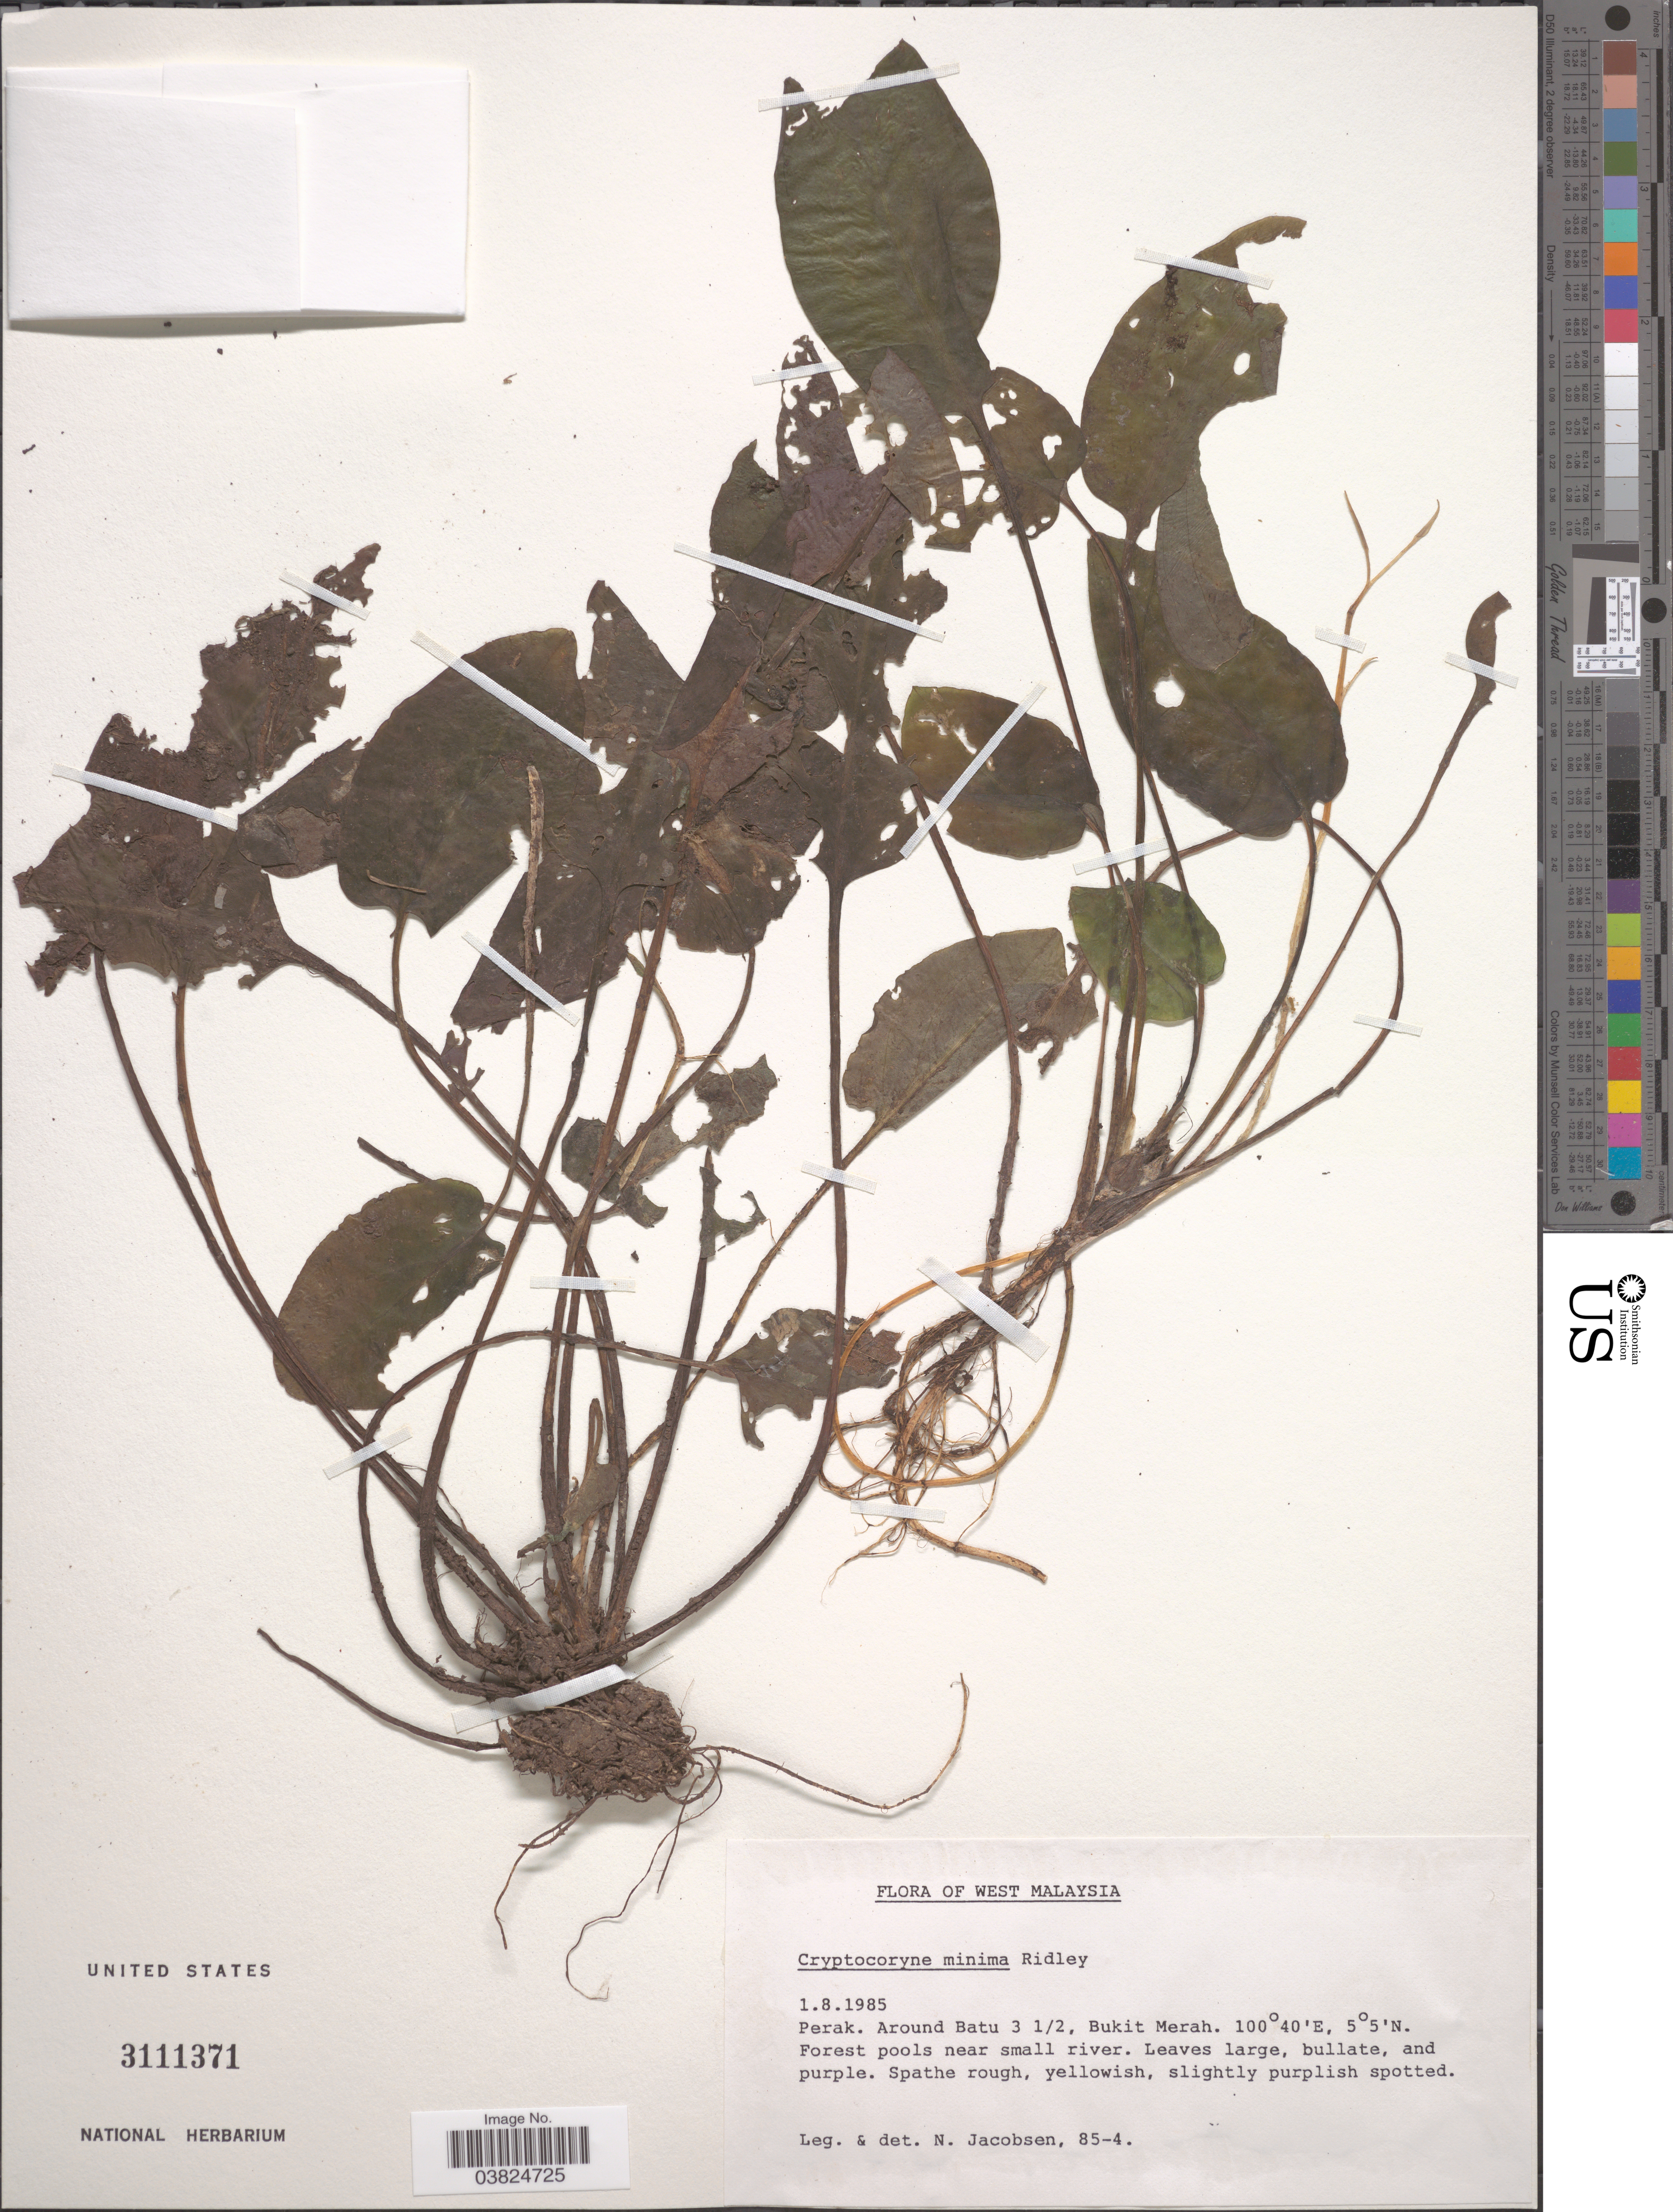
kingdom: Plantae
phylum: Tracheophyta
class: Liliopsida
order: Alismatales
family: Araceae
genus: Cryptocoryne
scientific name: Cryptocoryne minima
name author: Ridl.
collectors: N. Jacobsen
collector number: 85-4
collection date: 1985-08-01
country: Malaysia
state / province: Perak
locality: West Malaysia. Around Batu 3½, Bukit Merah.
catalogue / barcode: US 3111371